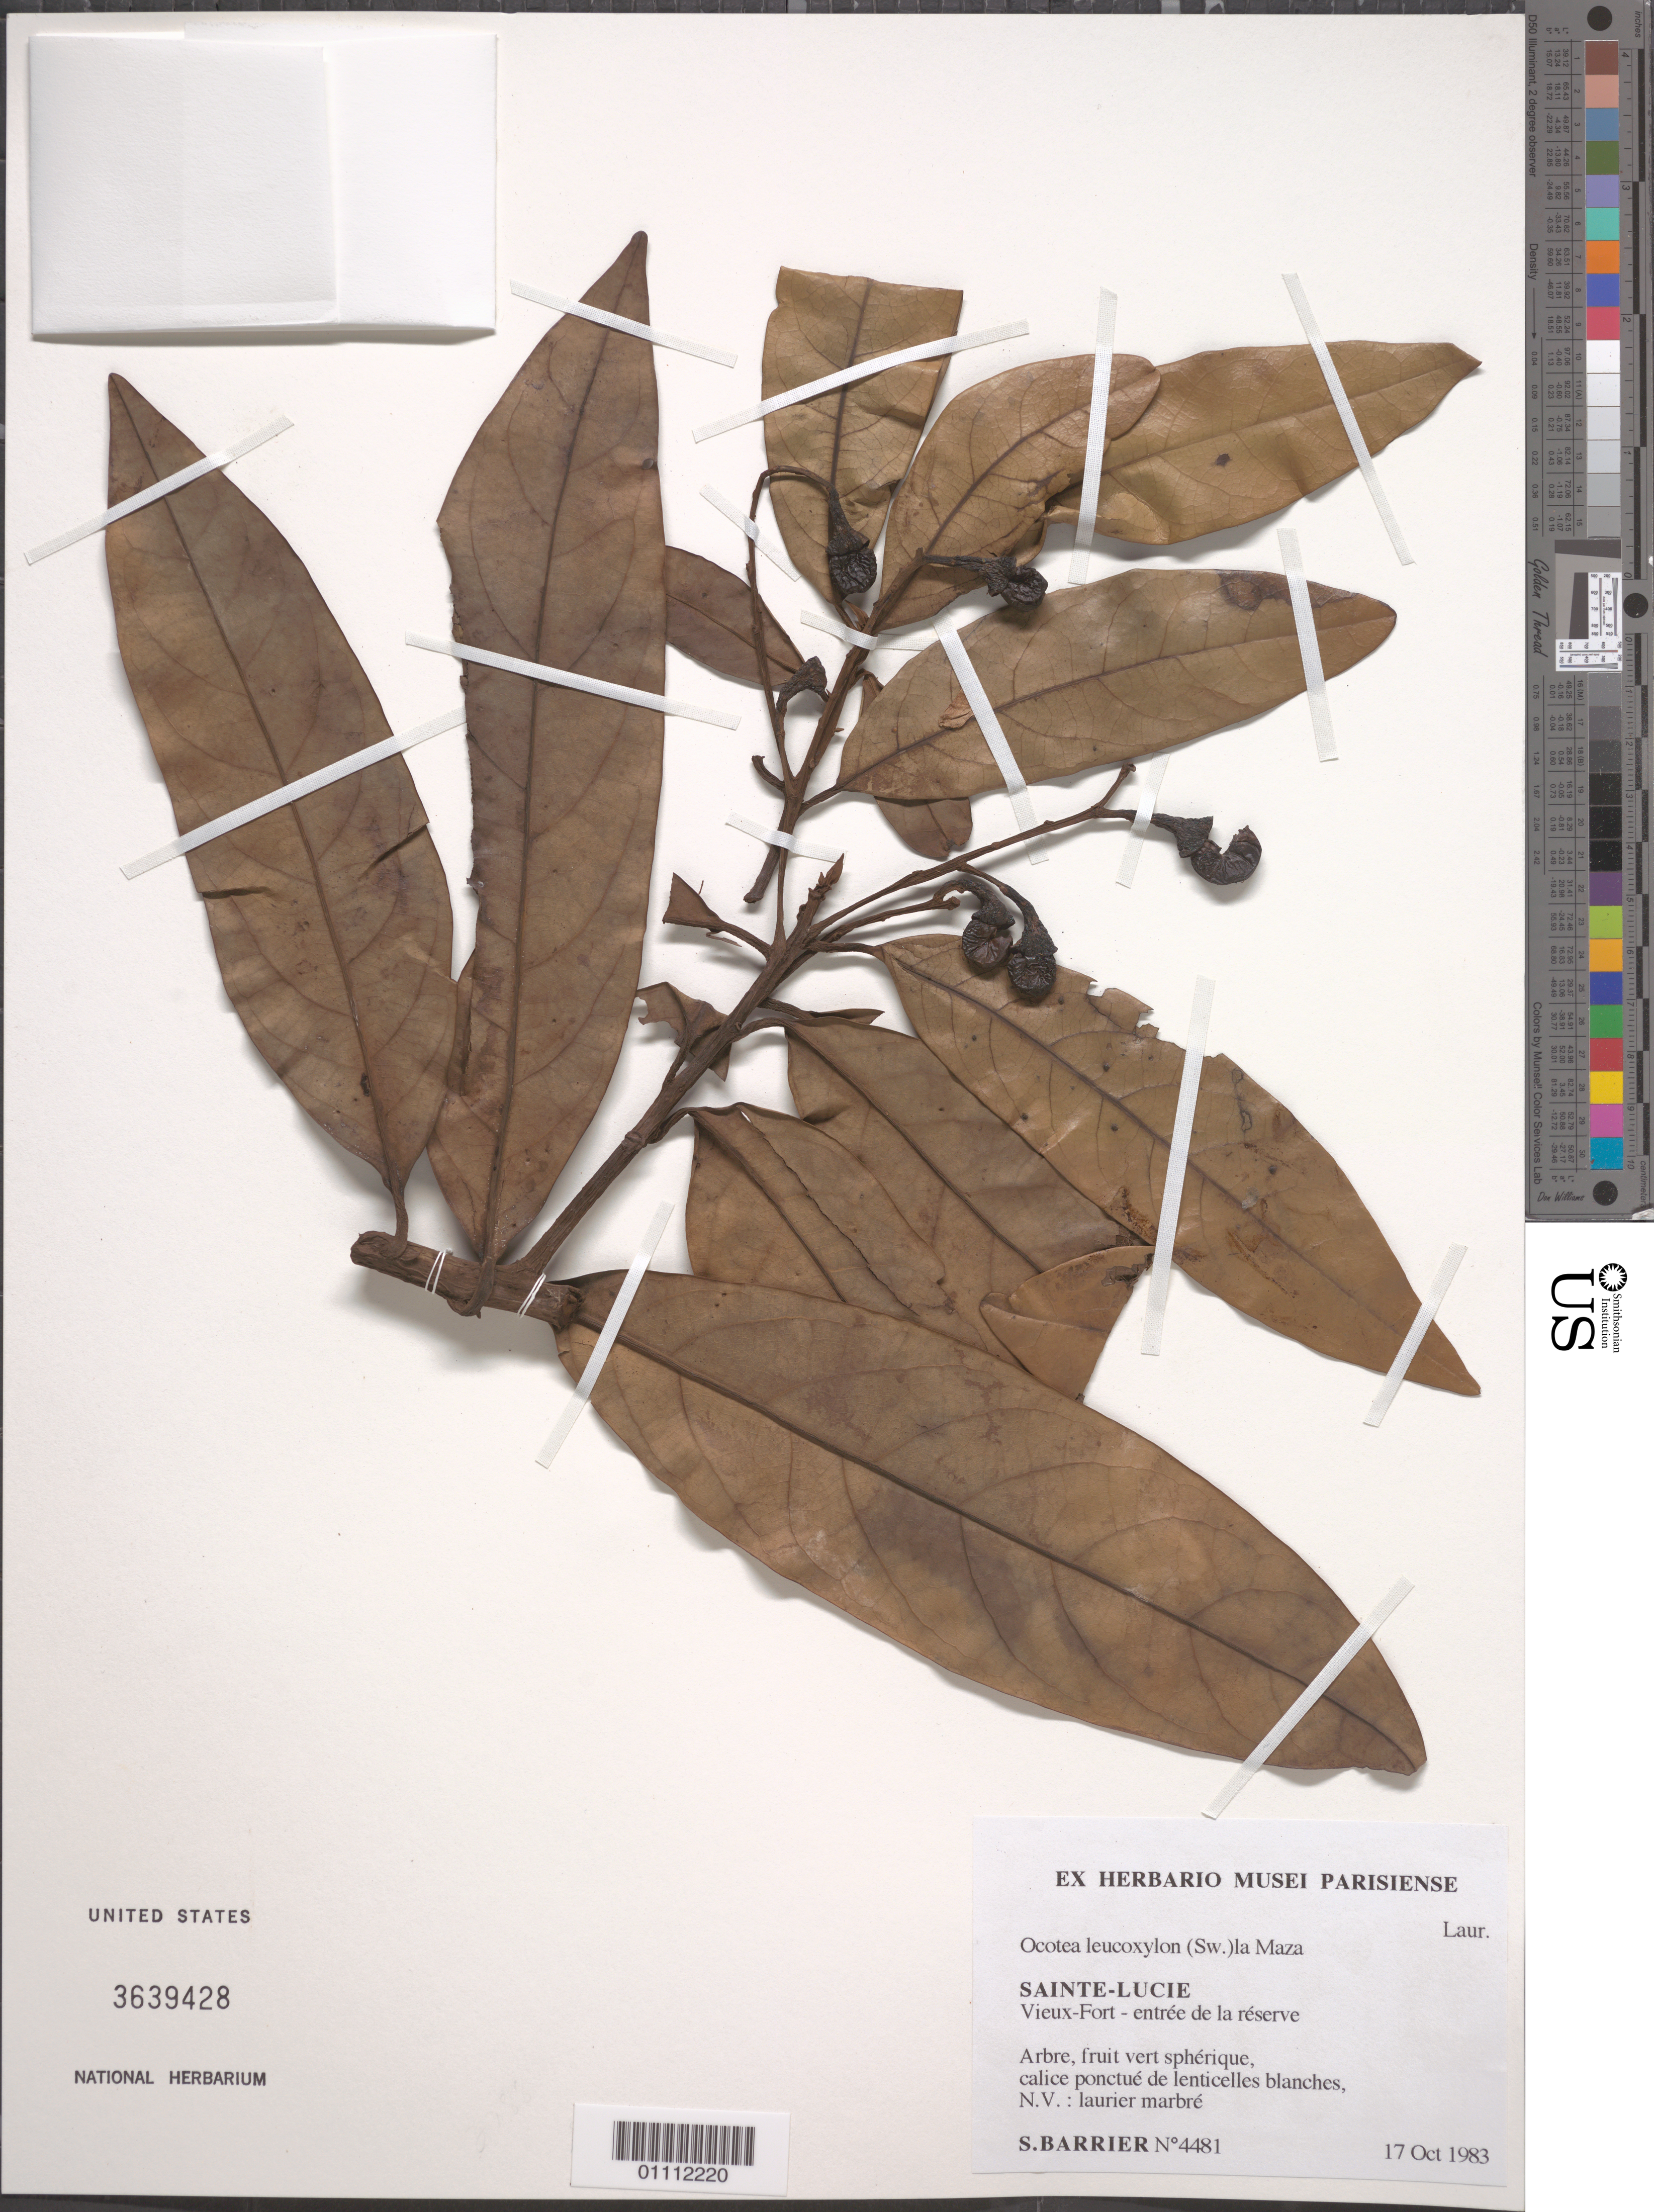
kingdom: Plantae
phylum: Tracheophyta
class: Magnoliopsida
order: Laurales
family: Lauraceae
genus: Ocotea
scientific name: Ocotea leucoxylon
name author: (Sw.) Laness.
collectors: S. Barrier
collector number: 4481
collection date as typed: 17 Oct 1983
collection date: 1983-10-17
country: St. Lucia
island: Saint Lucia I.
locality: Vieux-Fort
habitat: Entrée de la réserve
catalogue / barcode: US 3639428